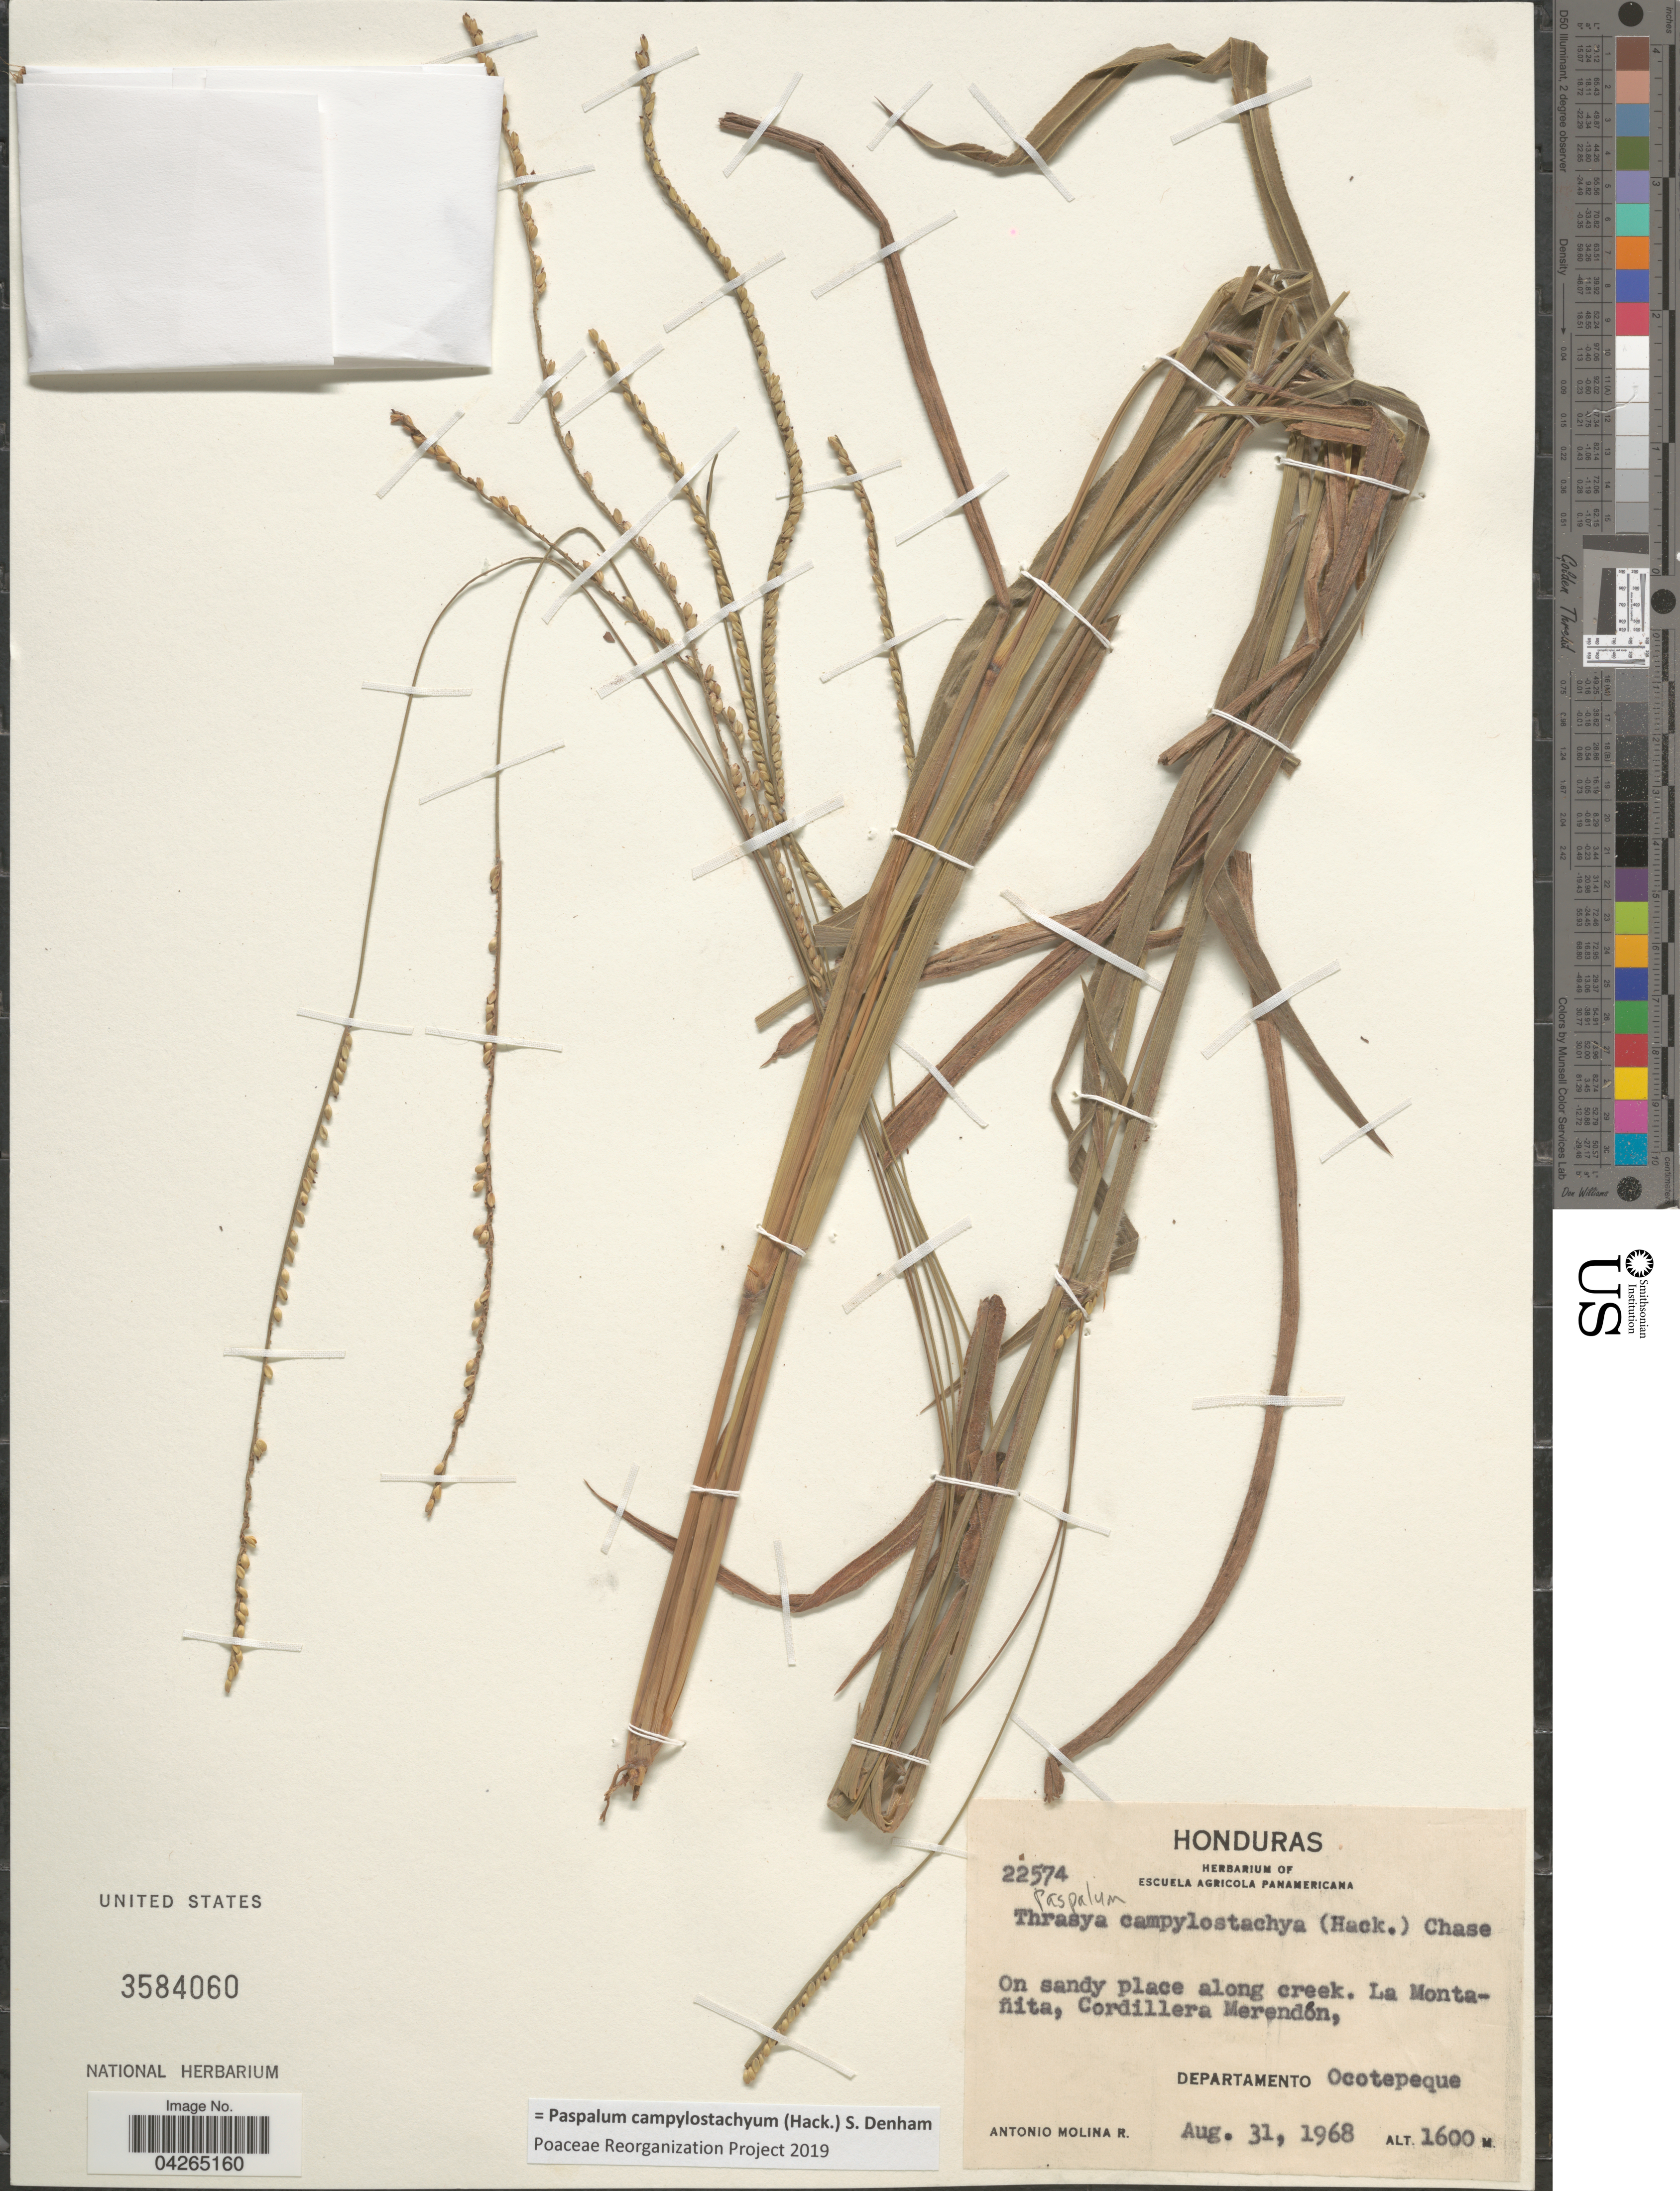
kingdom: Plantae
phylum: Tracheophyta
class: Liliopsida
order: Poales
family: Poaceae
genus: Paspalum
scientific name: Paspalum campylostachyum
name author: (Hack.) S. Denham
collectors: A. Molina R.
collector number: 22574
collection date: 1968-08-31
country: Honduras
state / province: Ocotepeque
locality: La Montañita, Cordillera Merendó, Departamento Ocotepeque.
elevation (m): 1600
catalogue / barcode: US 3584060